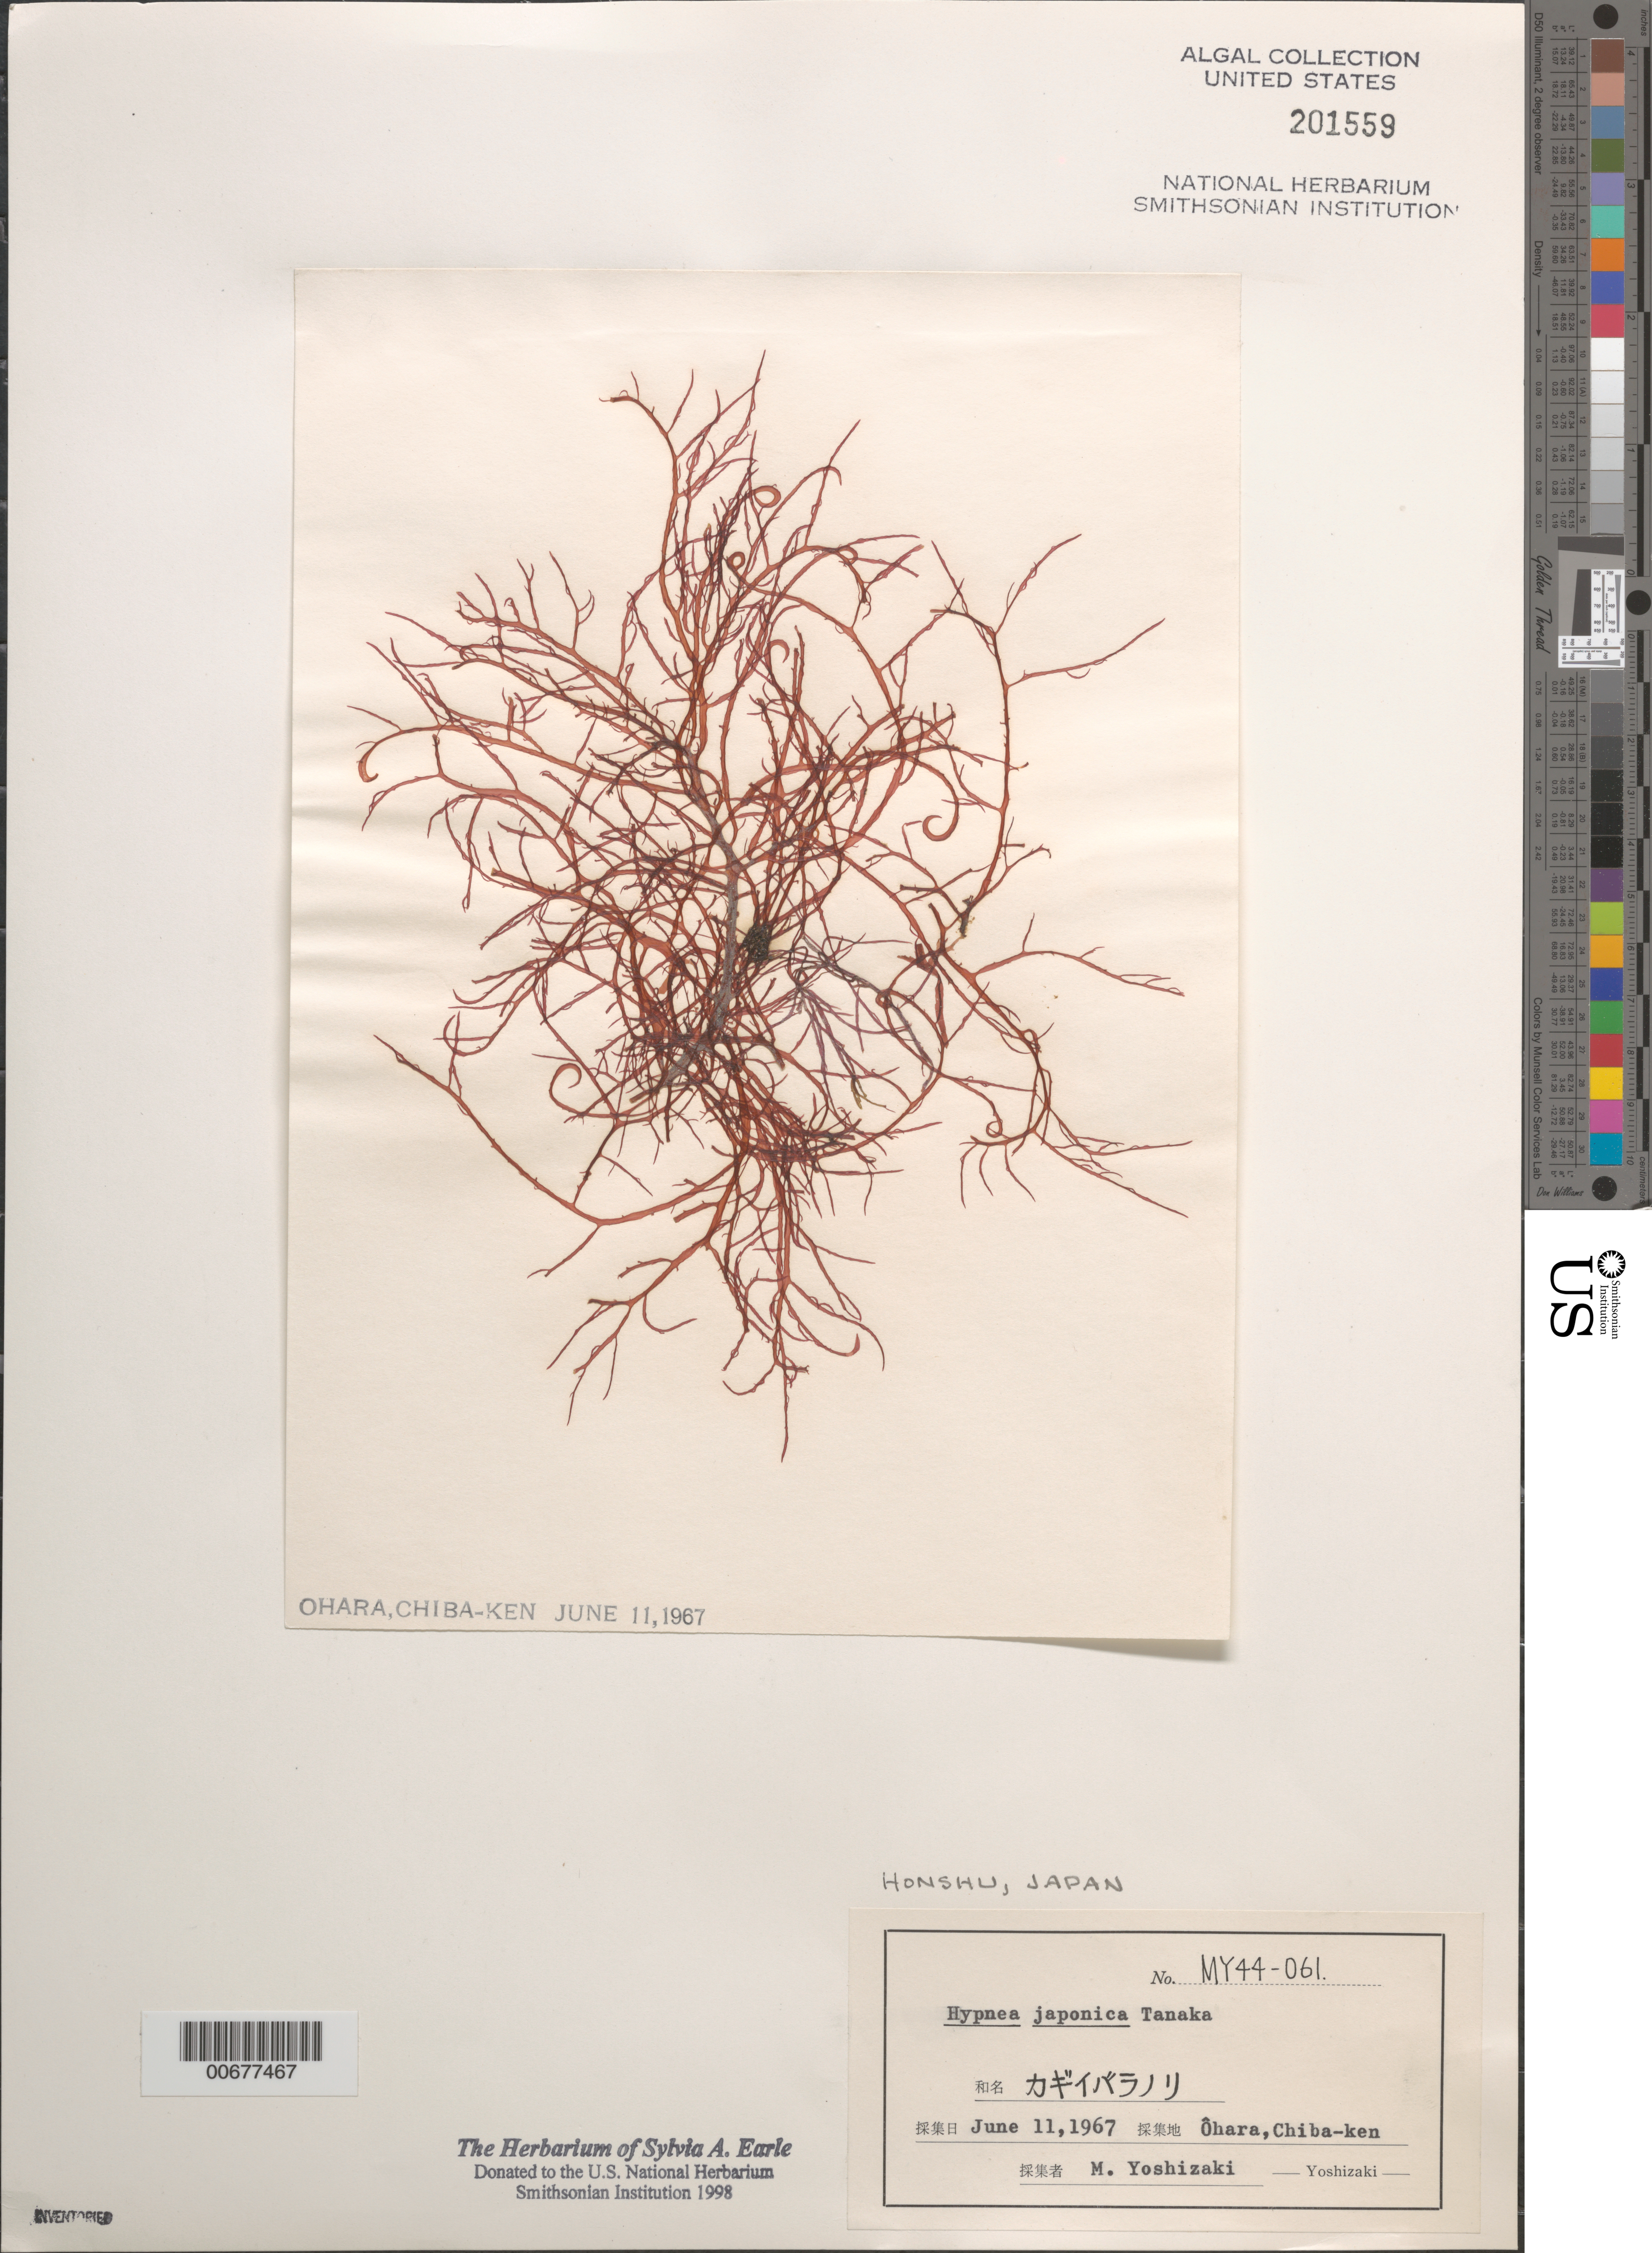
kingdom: Plantae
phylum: Rhodophyta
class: Florideophyceae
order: Gigartinales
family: Cystocloniaceae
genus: Hypnea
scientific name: Hypnea japonica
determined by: Yoshizaki, M.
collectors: M. Yoshizaki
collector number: MY 44-061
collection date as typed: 11 Jun 1967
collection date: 1967-06-11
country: Japan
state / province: Tiba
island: Honshu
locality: Ohara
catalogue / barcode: US 201559